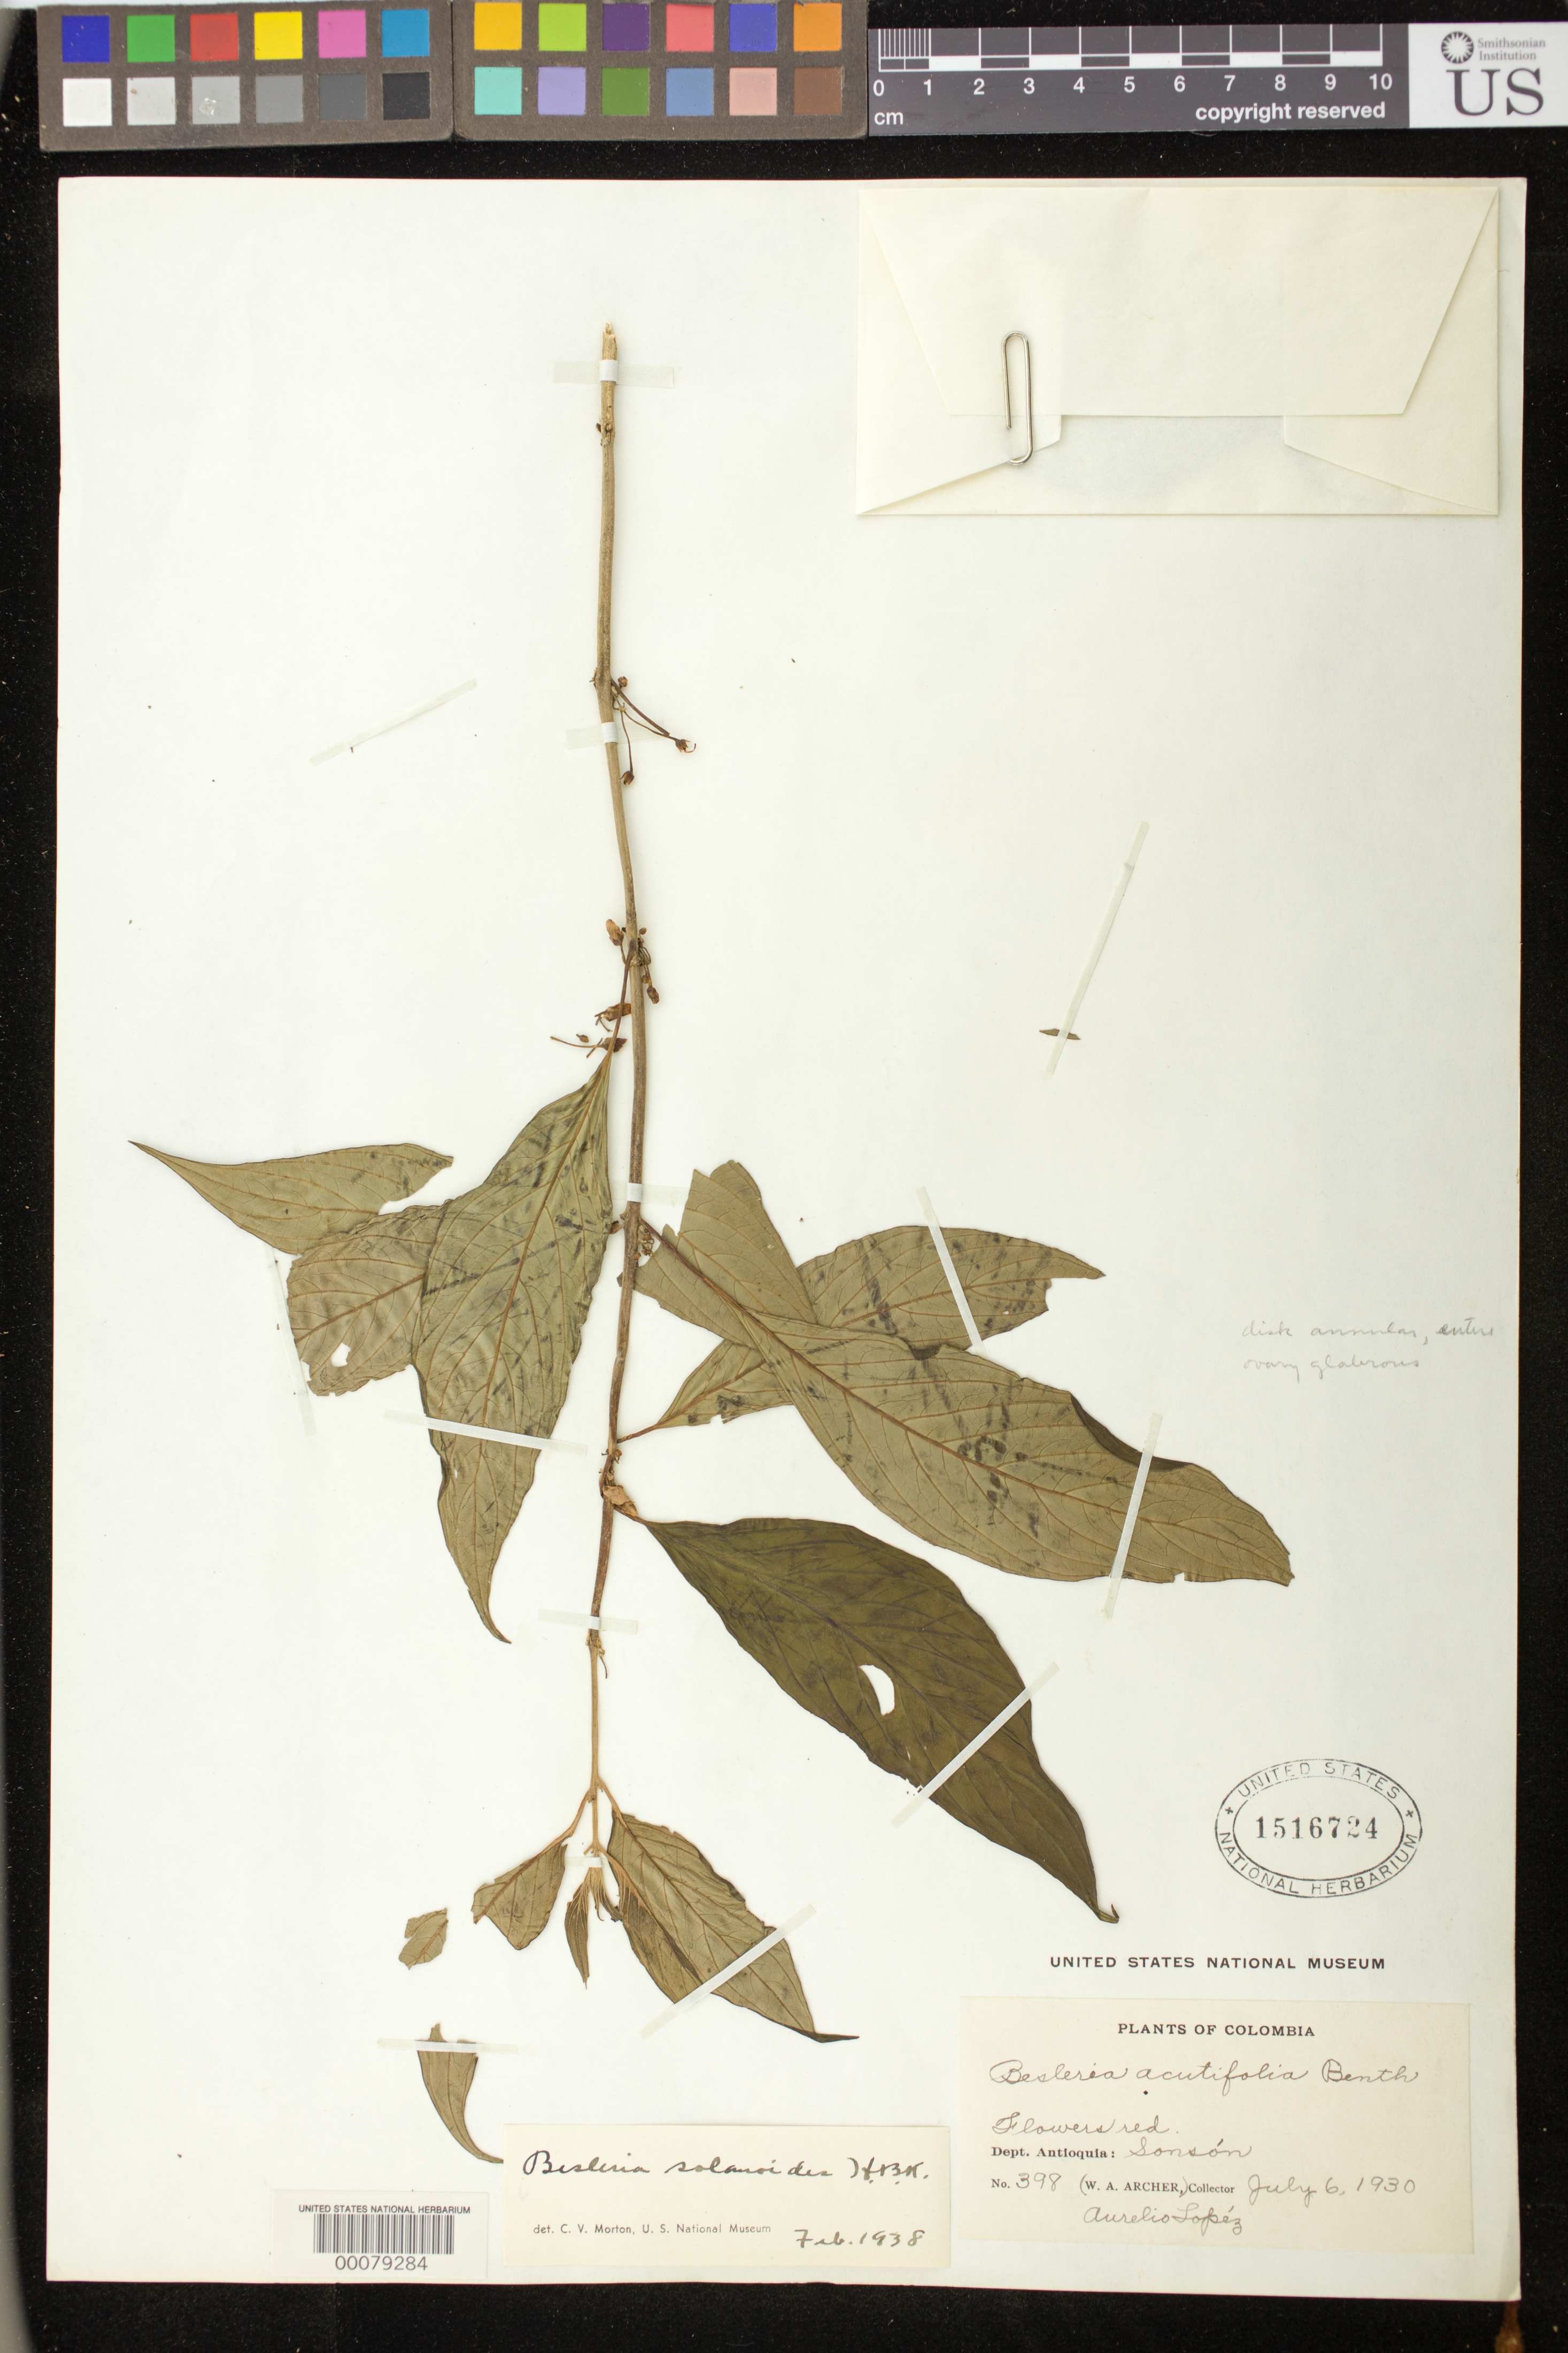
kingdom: Plantae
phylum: Tracheophyta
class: Magnoliopsida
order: Lamiales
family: Gesneriaceae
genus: Besleria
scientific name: Besleria solanoides var. solanoides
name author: Kunth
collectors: A. Lopez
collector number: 398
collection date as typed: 06 Jul 1930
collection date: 1930-07-06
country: Colombia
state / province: Antioquia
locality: Sonson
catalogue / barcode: US 1516724